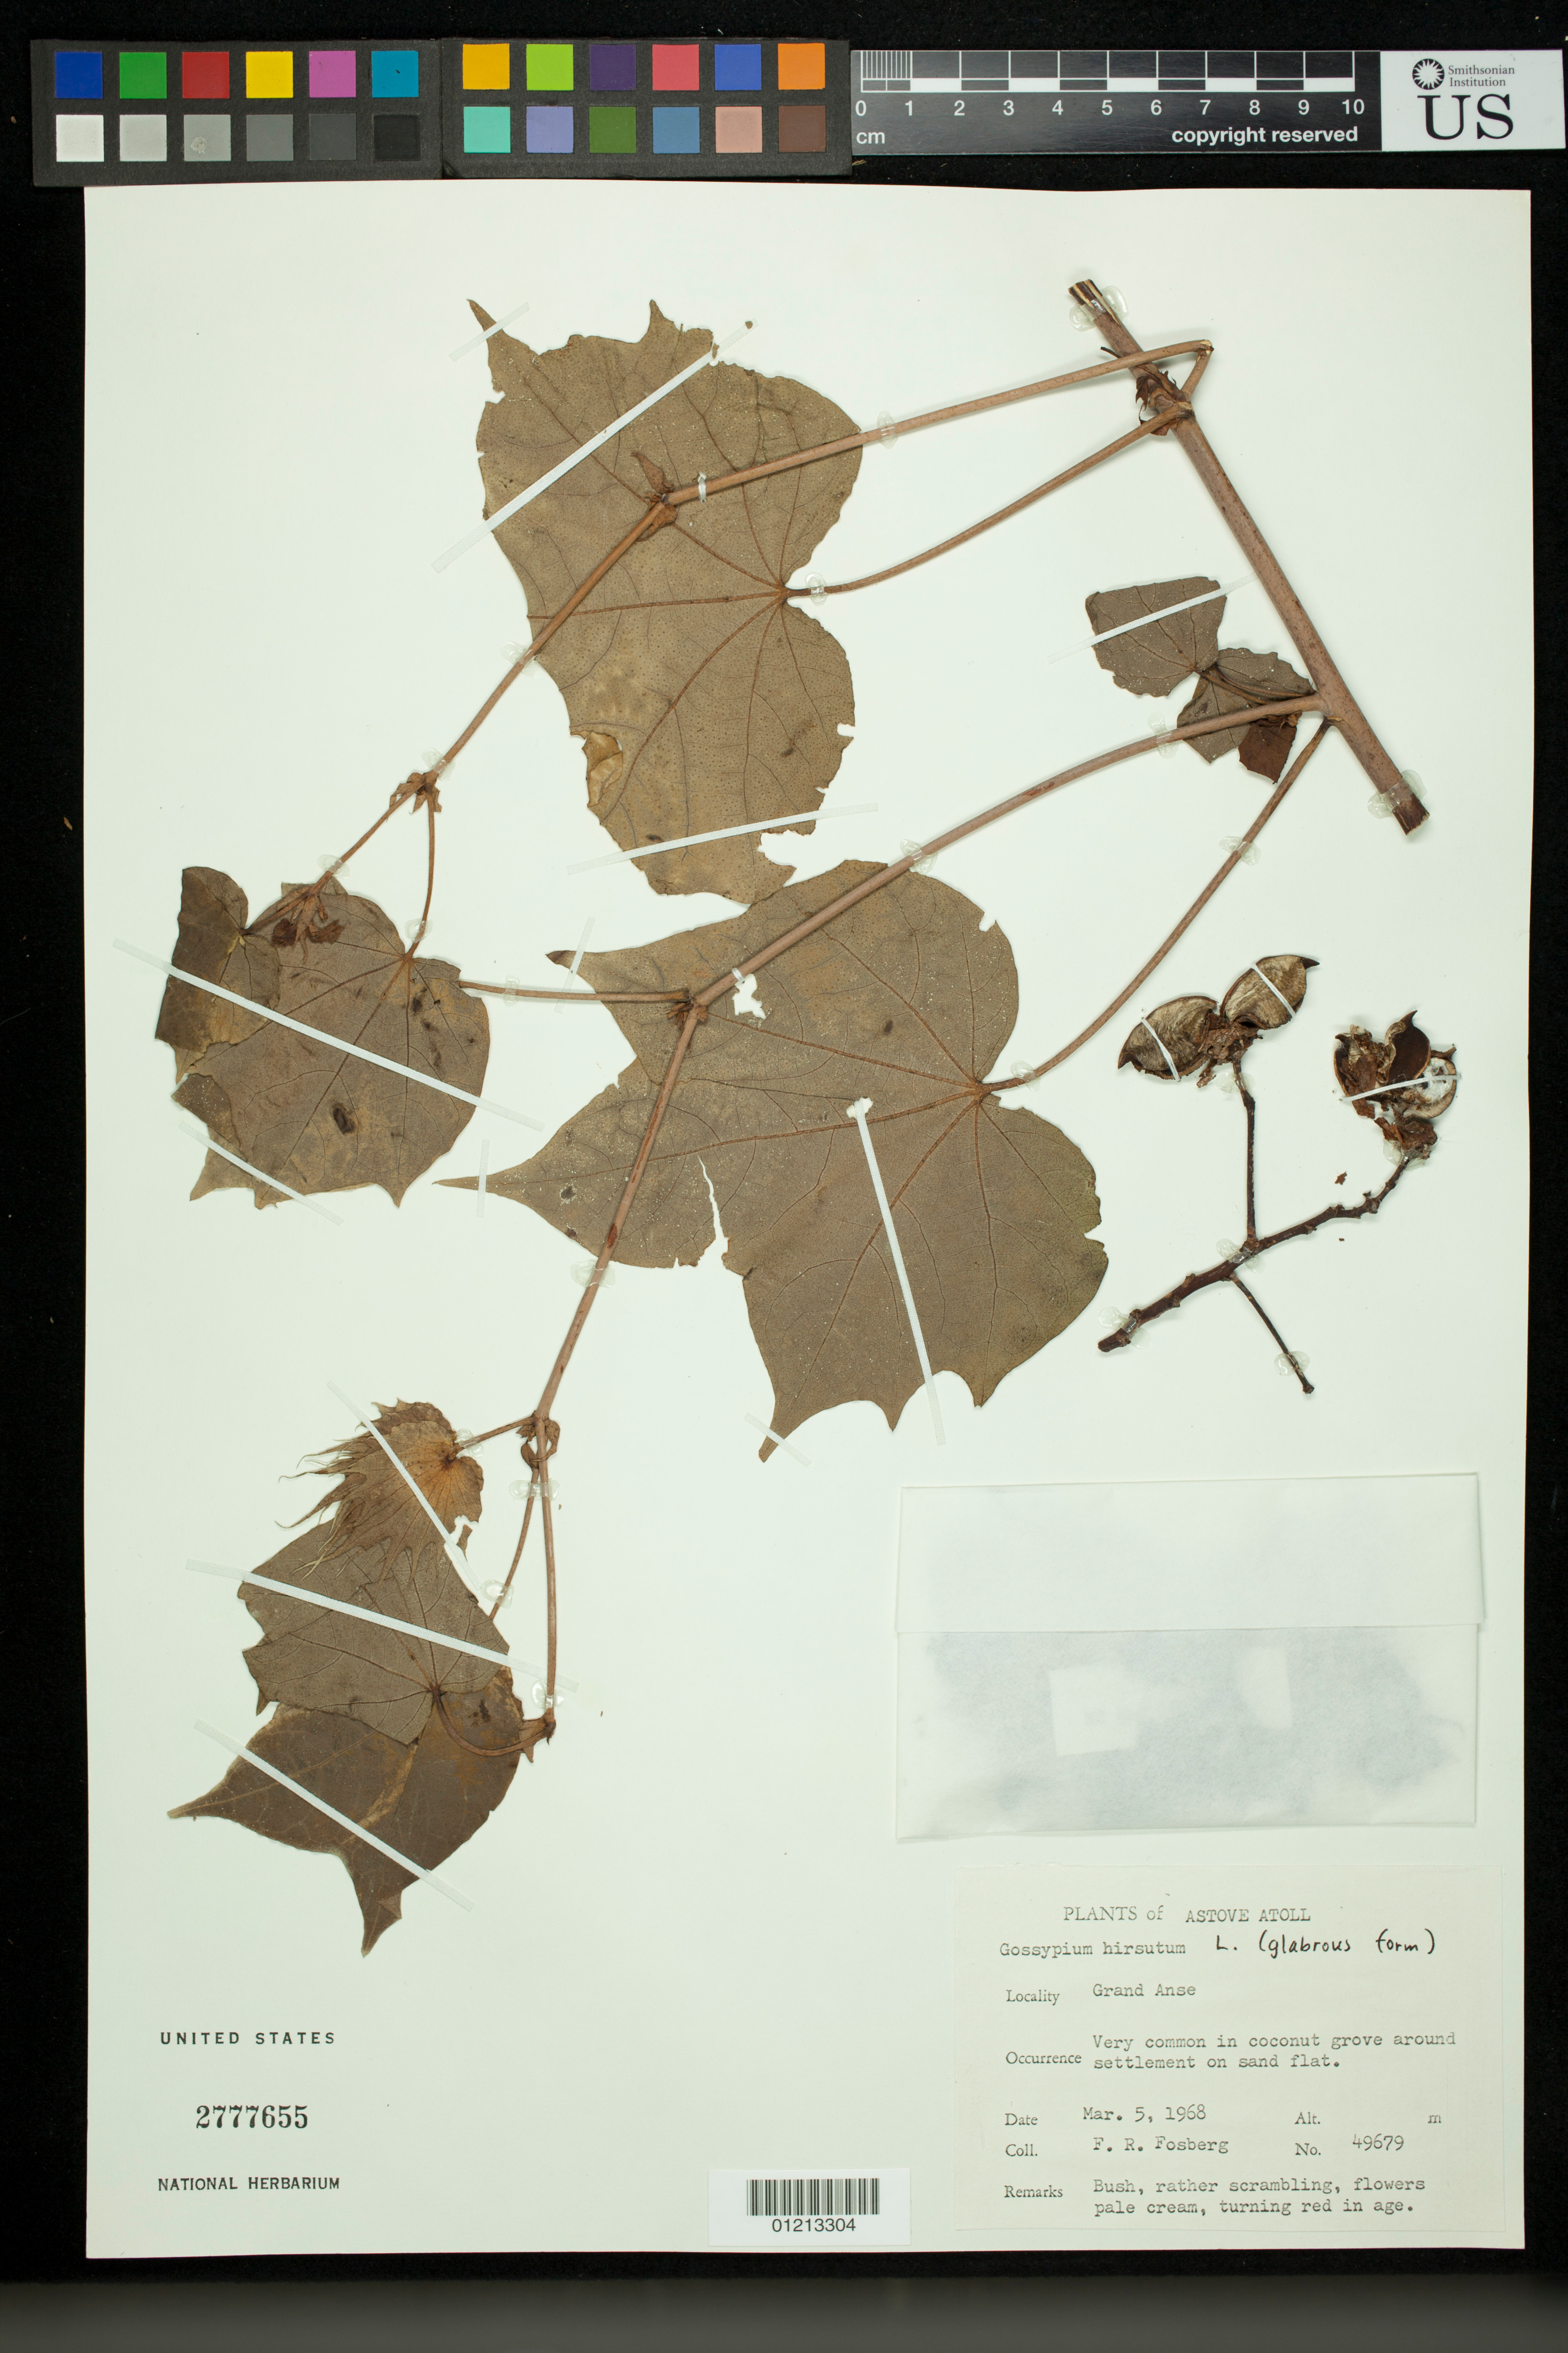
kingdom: Plantae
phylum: Tracheophyta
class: Magnoliopsida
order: Malvales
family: Malvaceae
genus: Gossypium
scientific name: Gossypium hirsutum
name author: L.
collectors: F. R. Fosberg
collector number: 49679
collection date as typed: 03 May 1968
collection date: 1968-05-03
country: Seychelles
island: Astove Atoll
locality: Astove Atoll. Grand Anse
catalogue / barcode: US 2777655